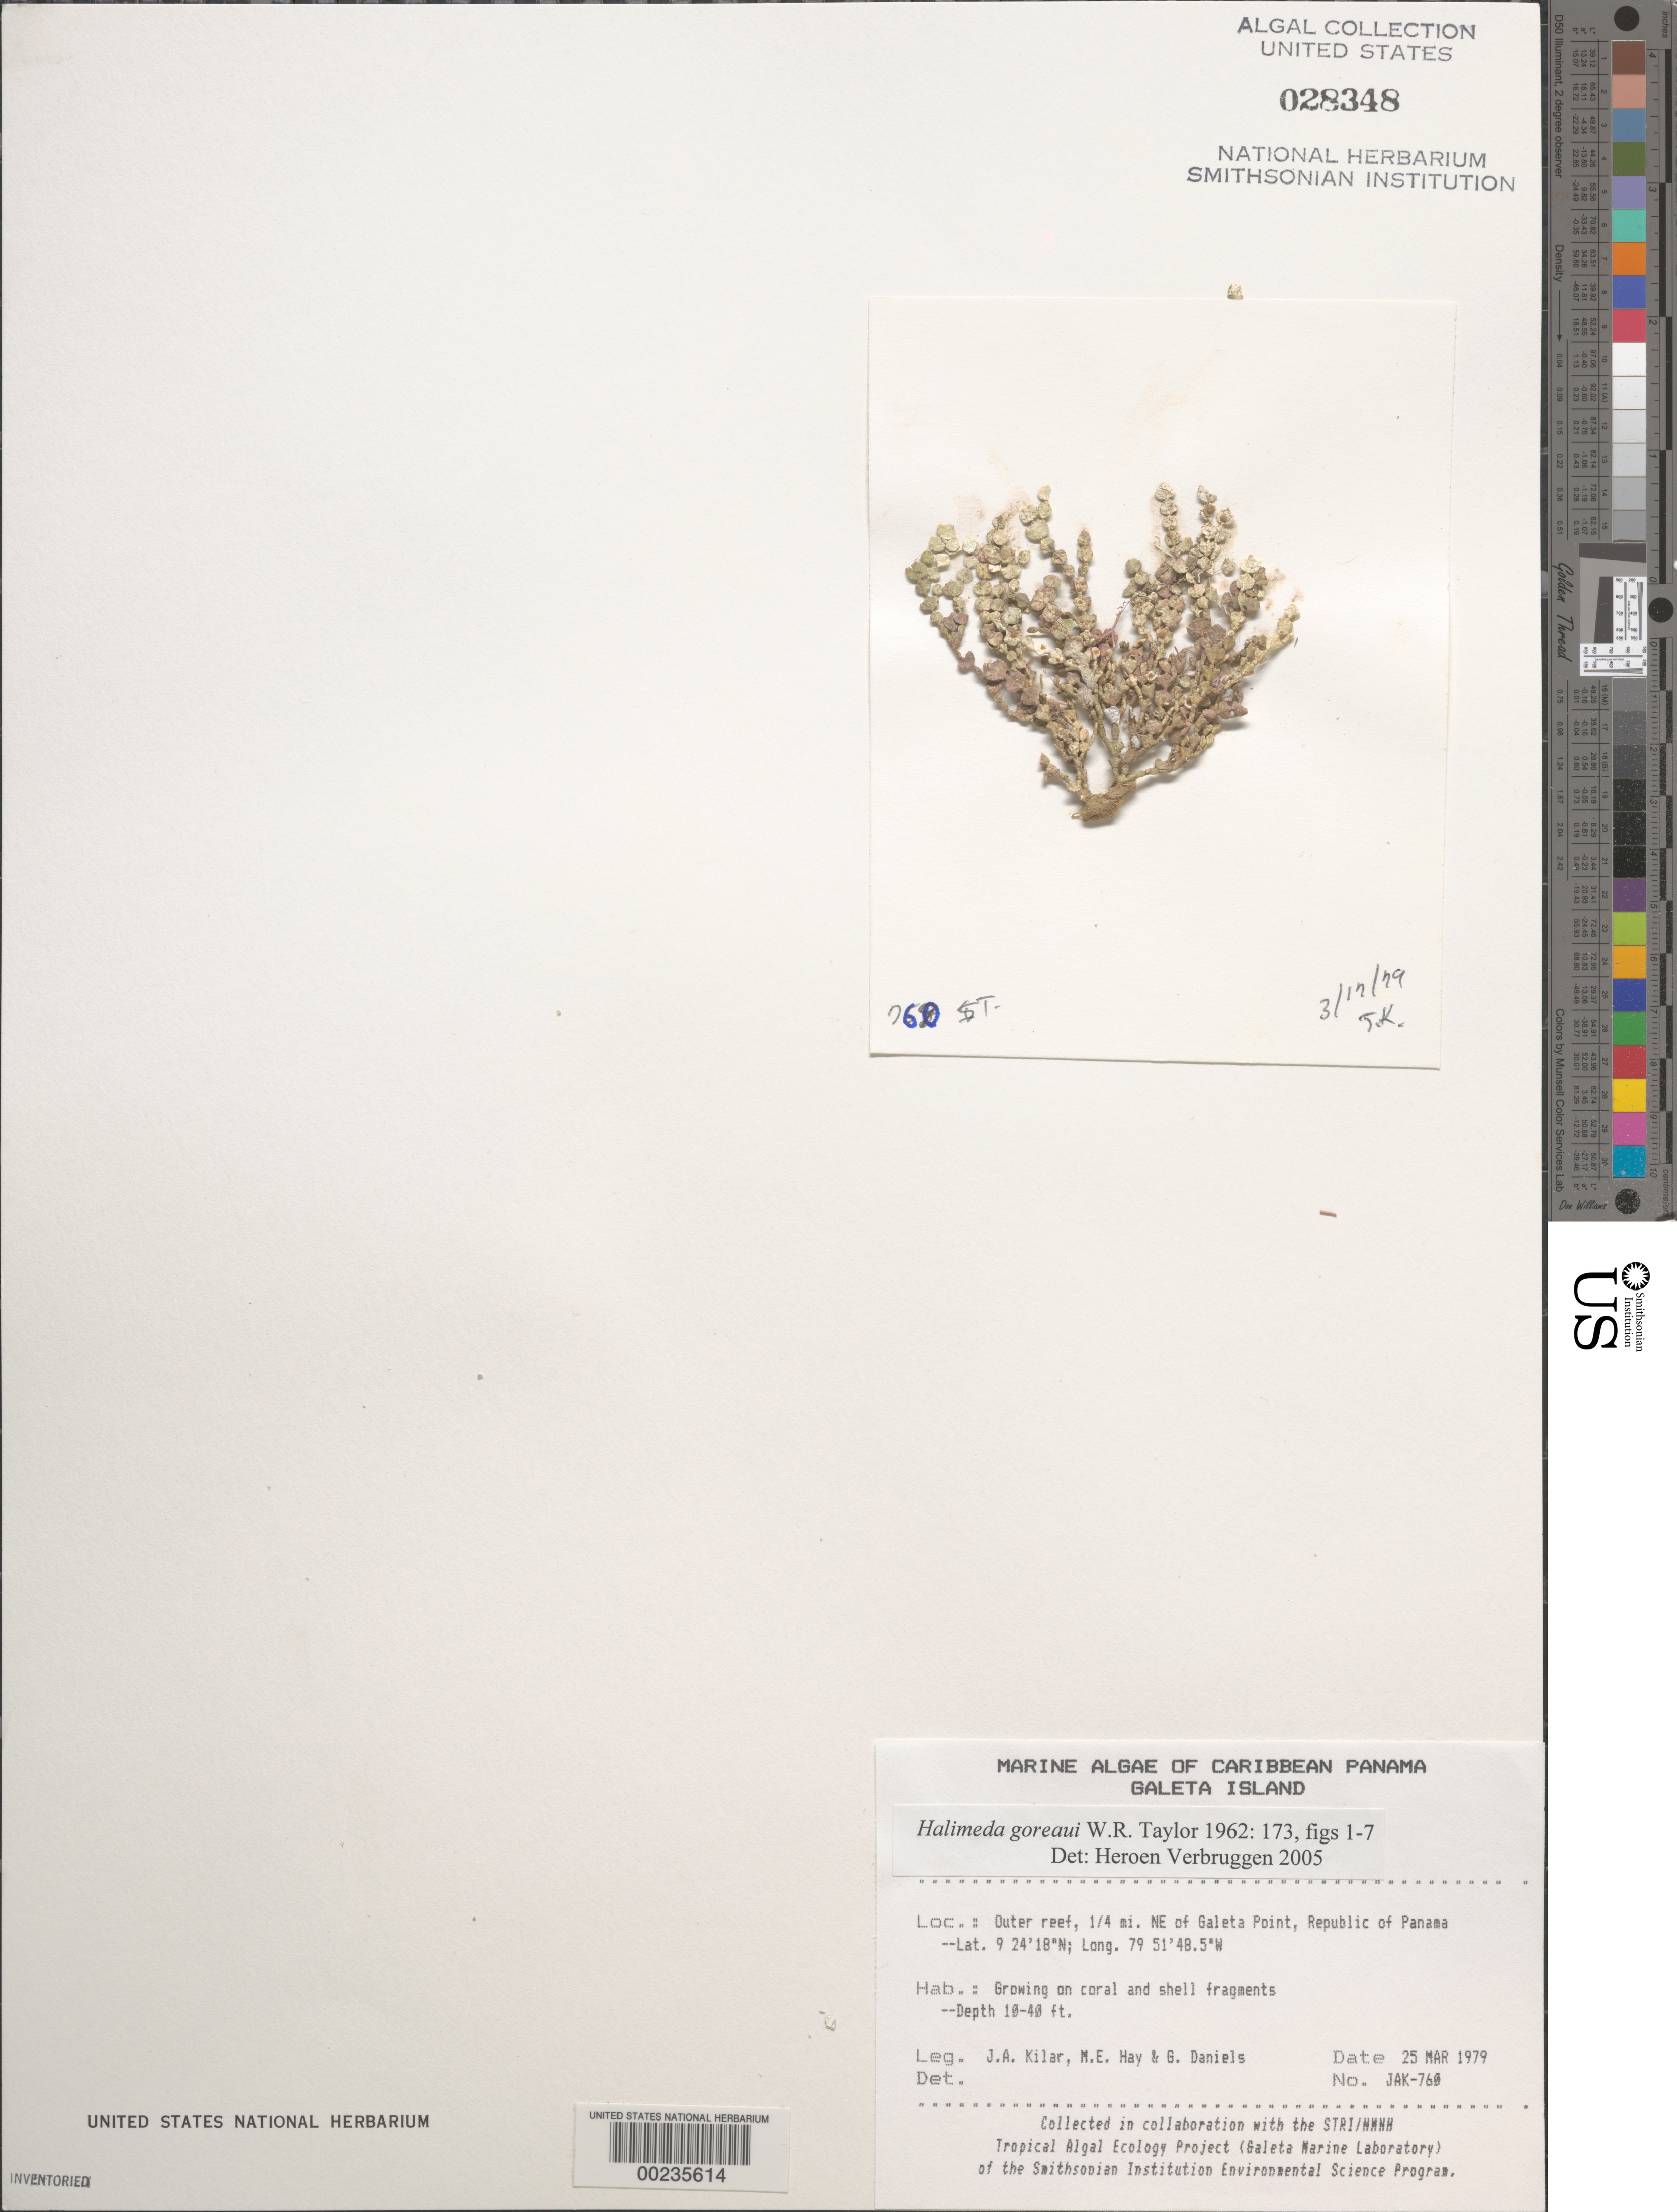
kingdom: Plantae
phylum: Chlorophyta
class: Ulvophyceae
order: Bryopsidales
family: Halimedaceae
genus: Halimeda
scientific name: Halimeda goreaui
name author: W.R. Taylor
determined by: Verbruggen, H.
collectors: J. A. Kilar, M. E. Hay & G. S. Daniels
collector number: JAK-760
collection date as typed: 25 Mar 1979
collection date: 1979-03-25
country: Panama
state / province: Colón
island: Galeta Island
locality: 1/4th mile northeast of Galeta Point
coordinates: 9 24' 18" N, 79 51' 48.5" W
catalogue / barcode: US 28348